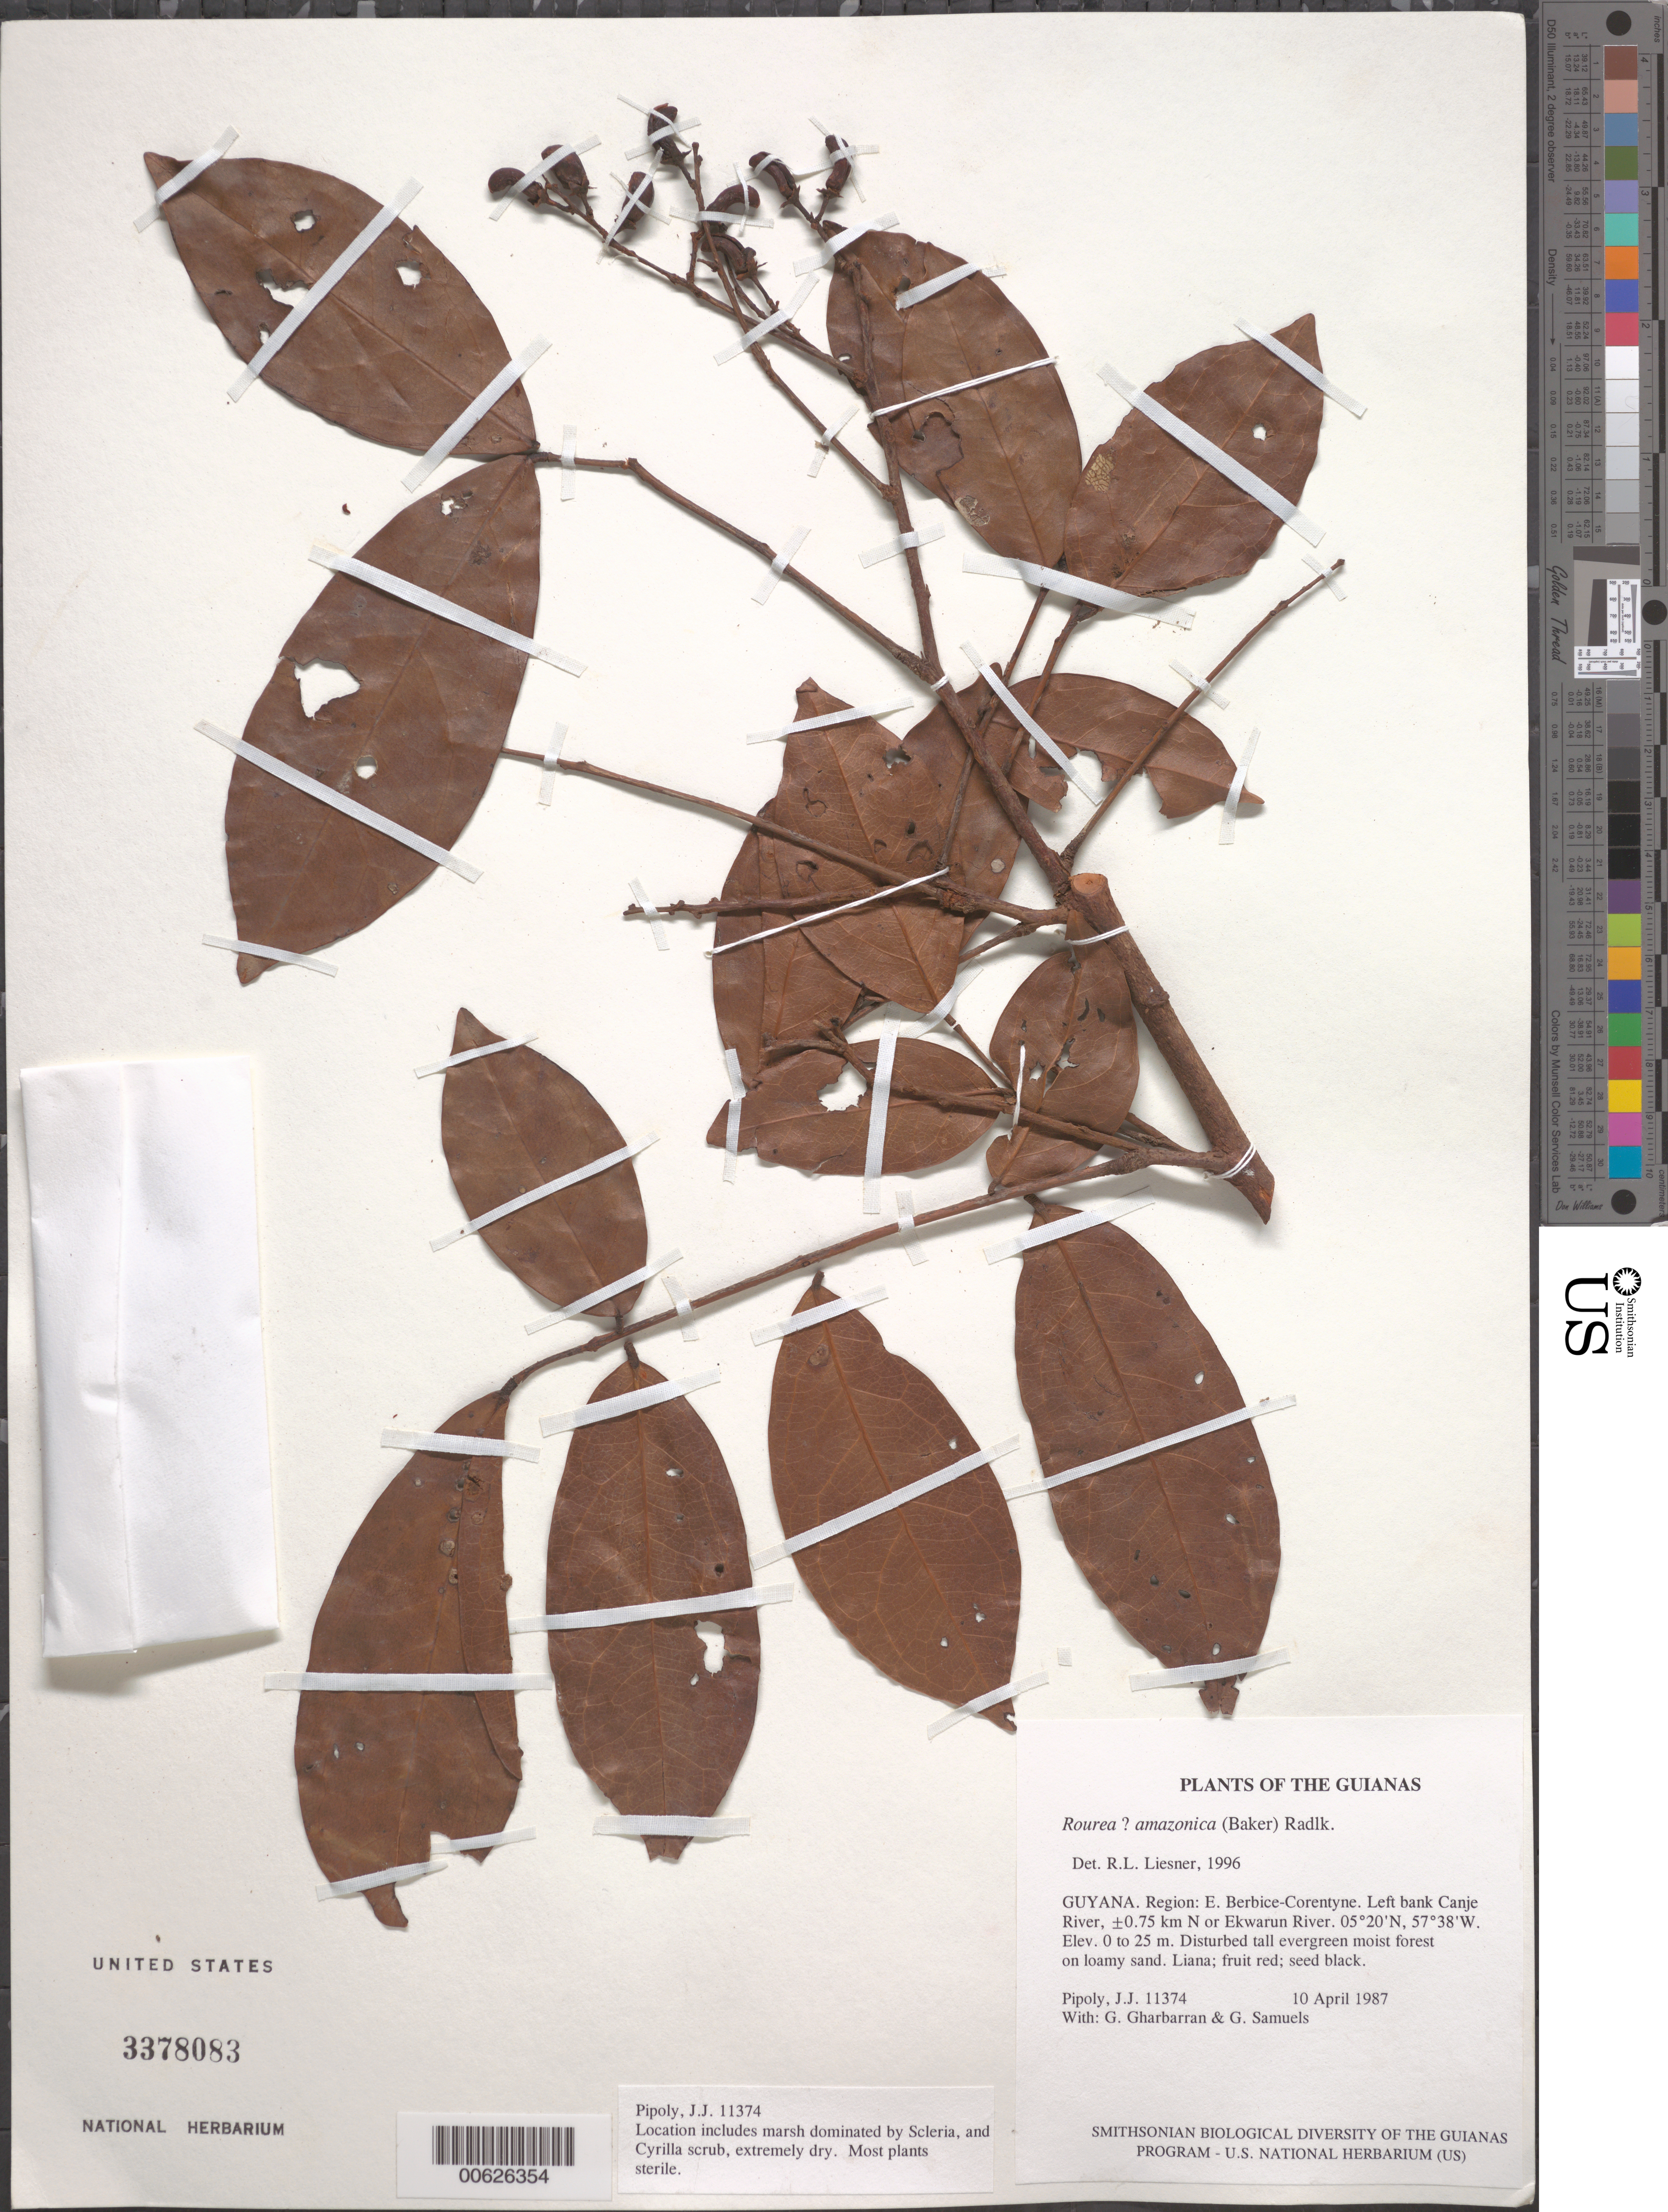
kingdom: Plantae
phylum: Tracheophyta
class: Magnoliopsida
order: Oxalidales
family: Connaraceae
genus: Rourea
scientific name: Rourea amazonica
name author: (Baker) Radlk.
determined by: Liesner, R. L.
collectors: J. J. Pipoly, G. Gharbarran & G. Samuels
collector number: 11374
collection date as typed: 10 April 1987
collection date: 1987-04-10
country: Guyana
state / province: E. Berbice-Corentyne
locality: Canje River, ± 0.75 km N of Ekwarun River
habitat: Disturbed tall evergreen moist forest on loamy sand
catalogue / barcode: US 3378083